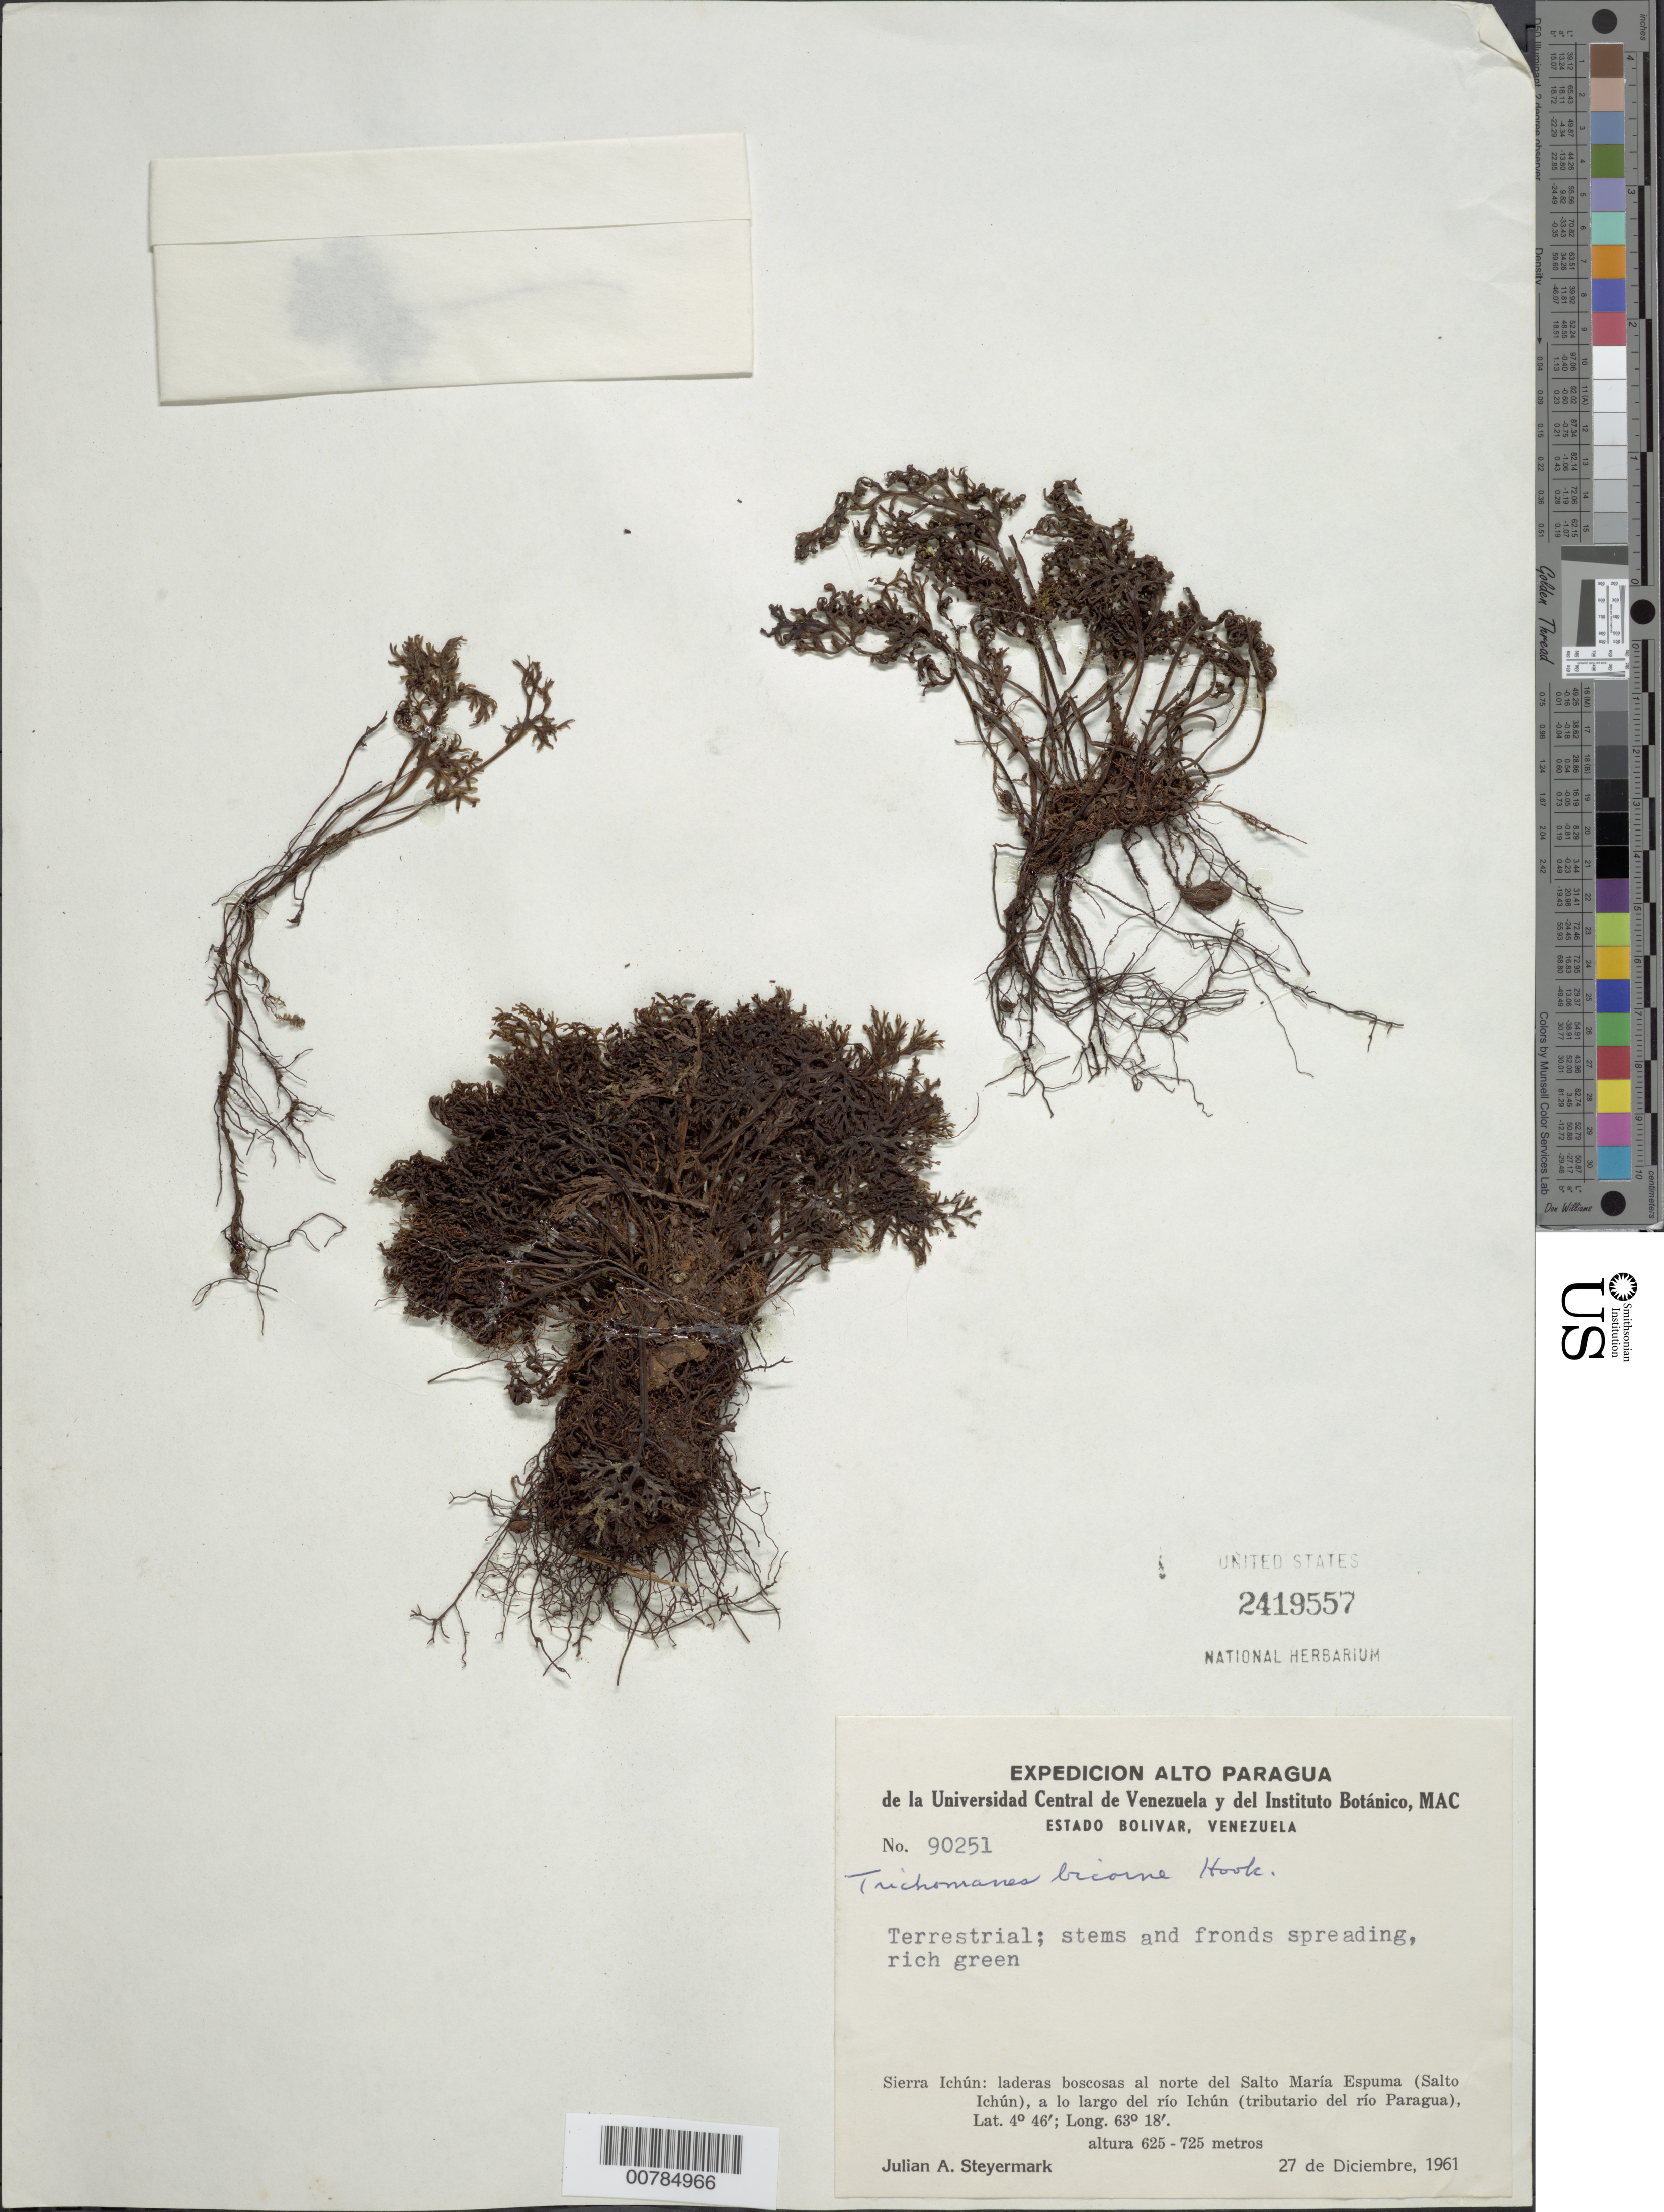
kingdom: Plantae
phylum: Tracheophyta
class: Polypodiopsida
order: Hymenophyllales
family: Hymenophyllaceae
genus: Trichomanes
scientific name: Trichomanes bicorne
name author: Hook.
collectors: J. Steyermark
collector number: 90251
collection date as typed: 27-Dec-61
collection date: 1961-12-27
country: Venezuela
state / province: Bolívar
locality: Sierra Ichún, N del Salto María Espuma (Salto Ichún) del Río Ichún (tributary of río Paragua)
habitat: Laderas boscosas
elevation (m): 625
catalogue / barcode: US 2419557